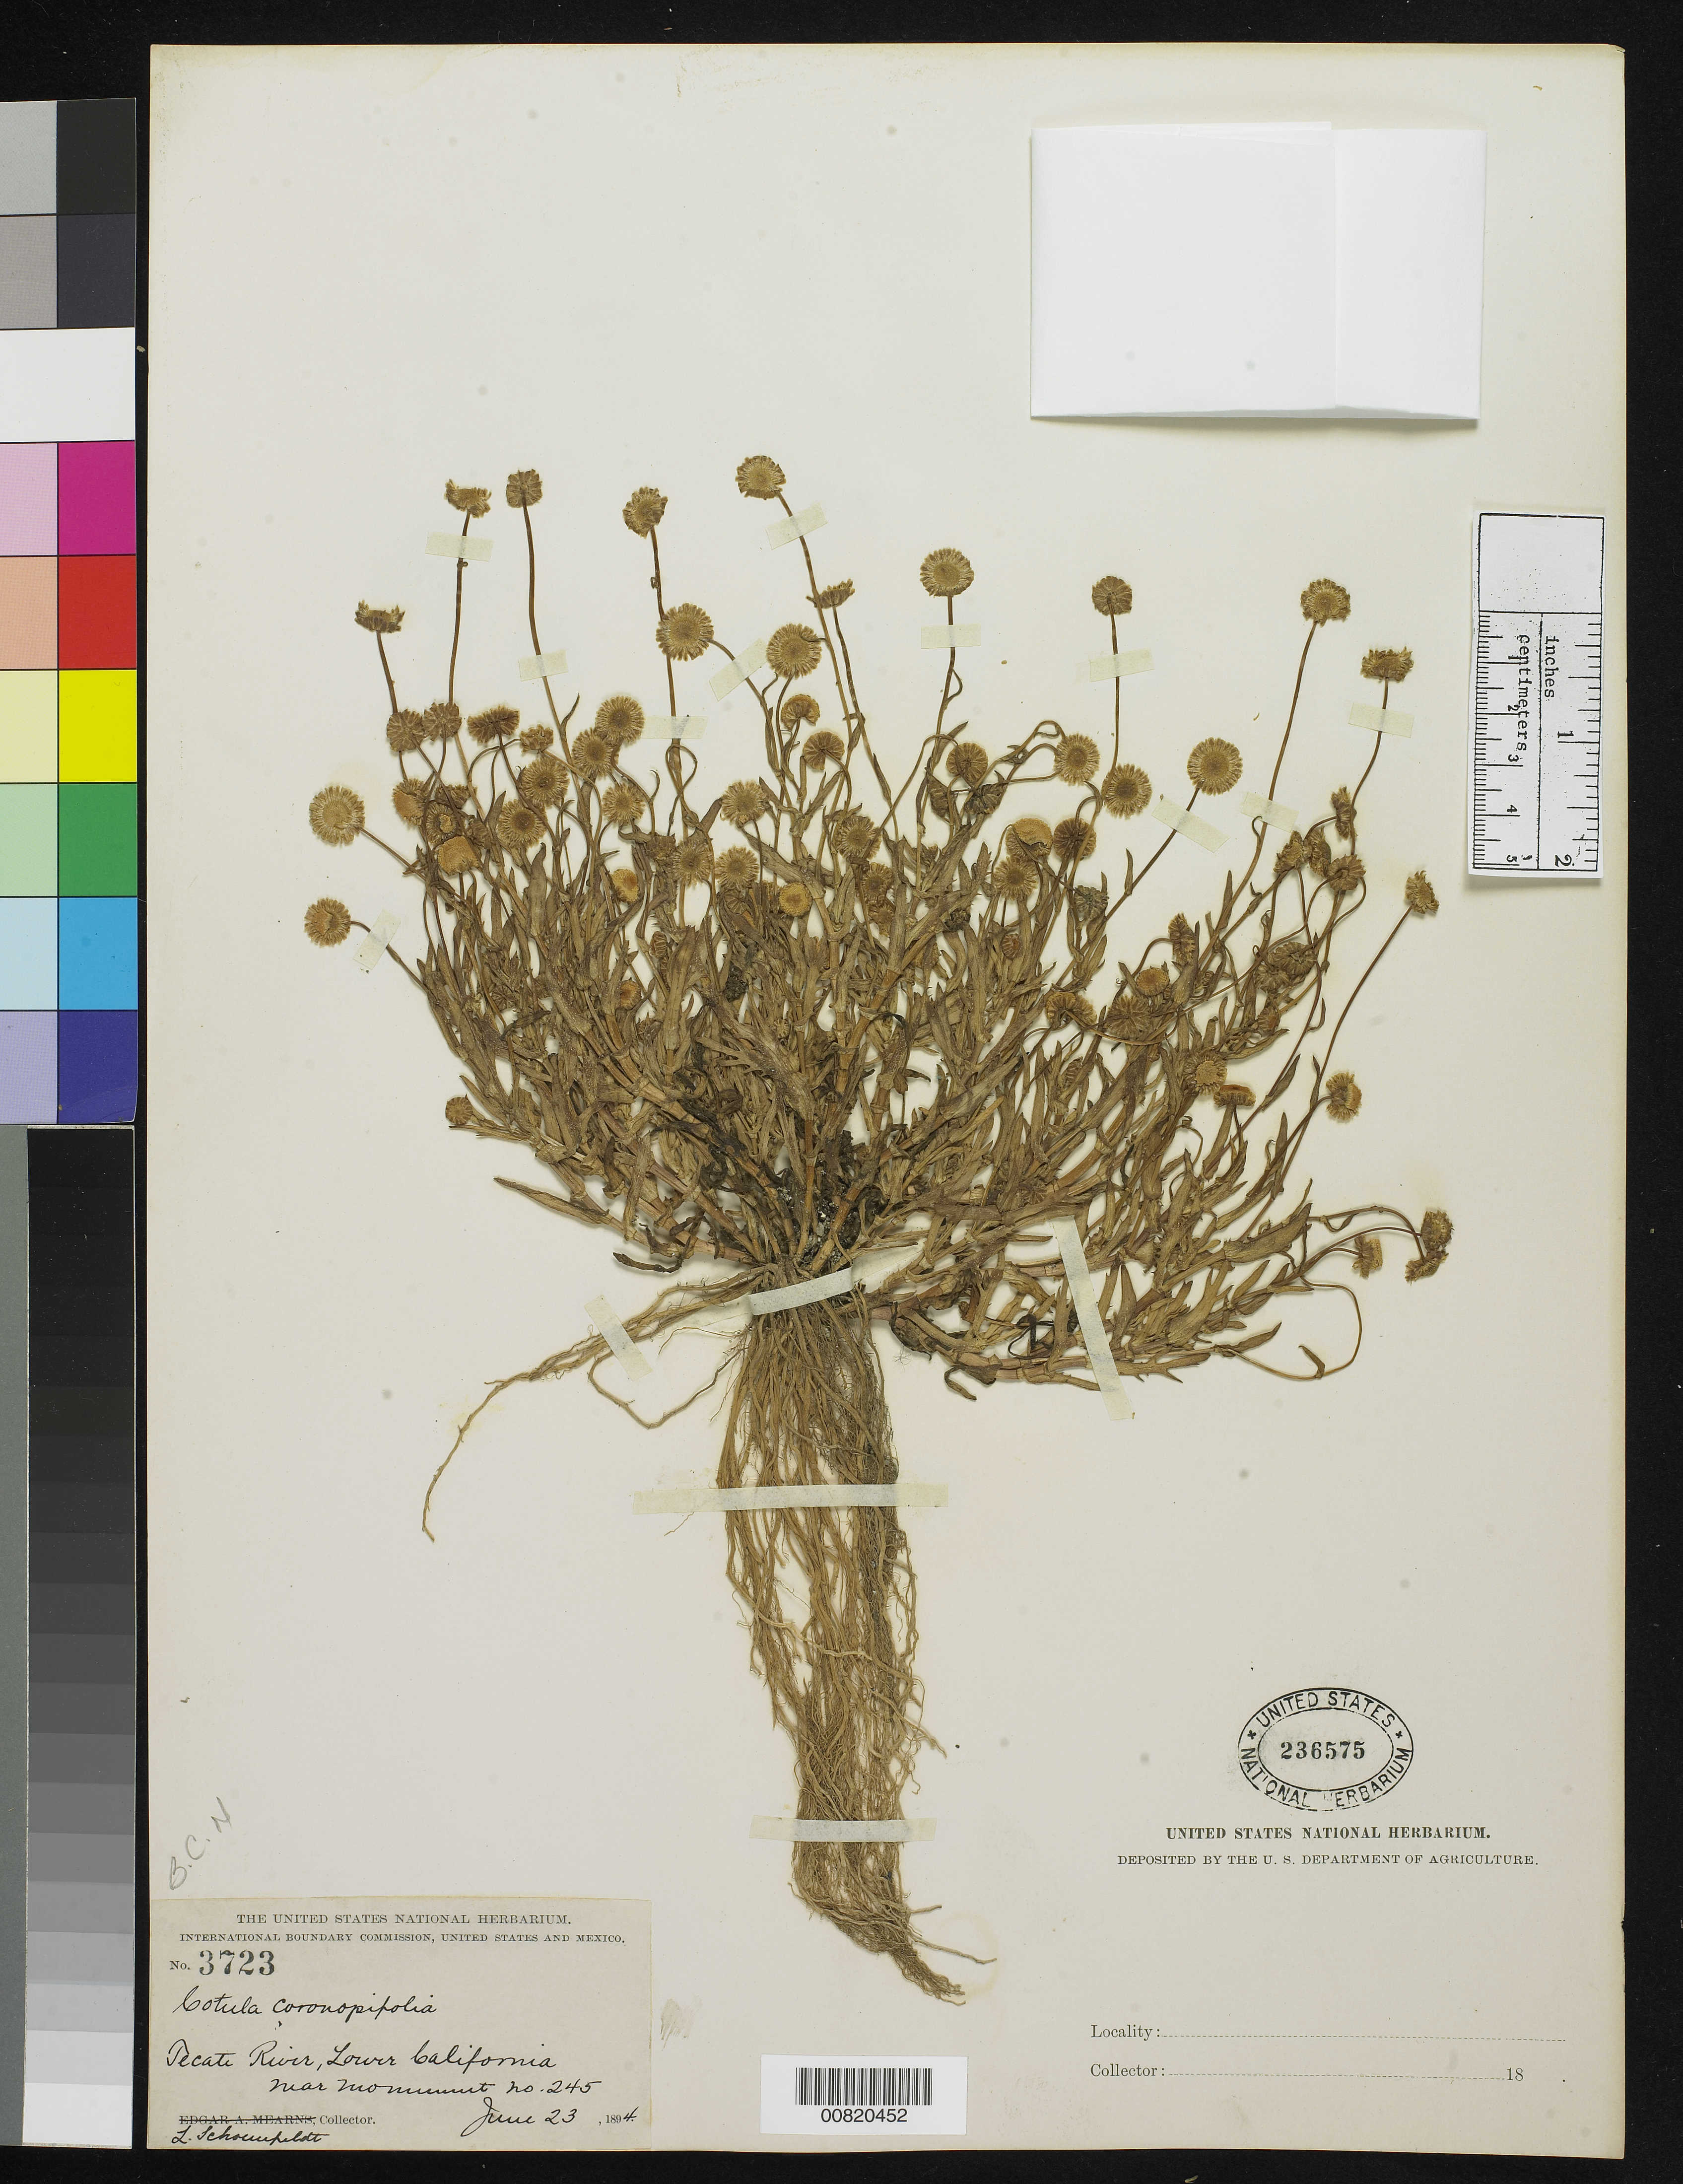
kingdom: Plantae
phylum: Tracheophyta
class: Magnoliopsida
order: Asterales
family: Asteraceae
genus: Cotula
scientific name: Cotula coronopifolia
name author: L.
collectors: L. Schoenfeldt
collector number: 3723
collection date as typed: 23 Jun 1894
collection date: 1894-06-23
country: Mexico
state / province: Baja California Norte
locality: Tecate River, Baja California, near monument no. 245.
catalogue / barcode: US 236575